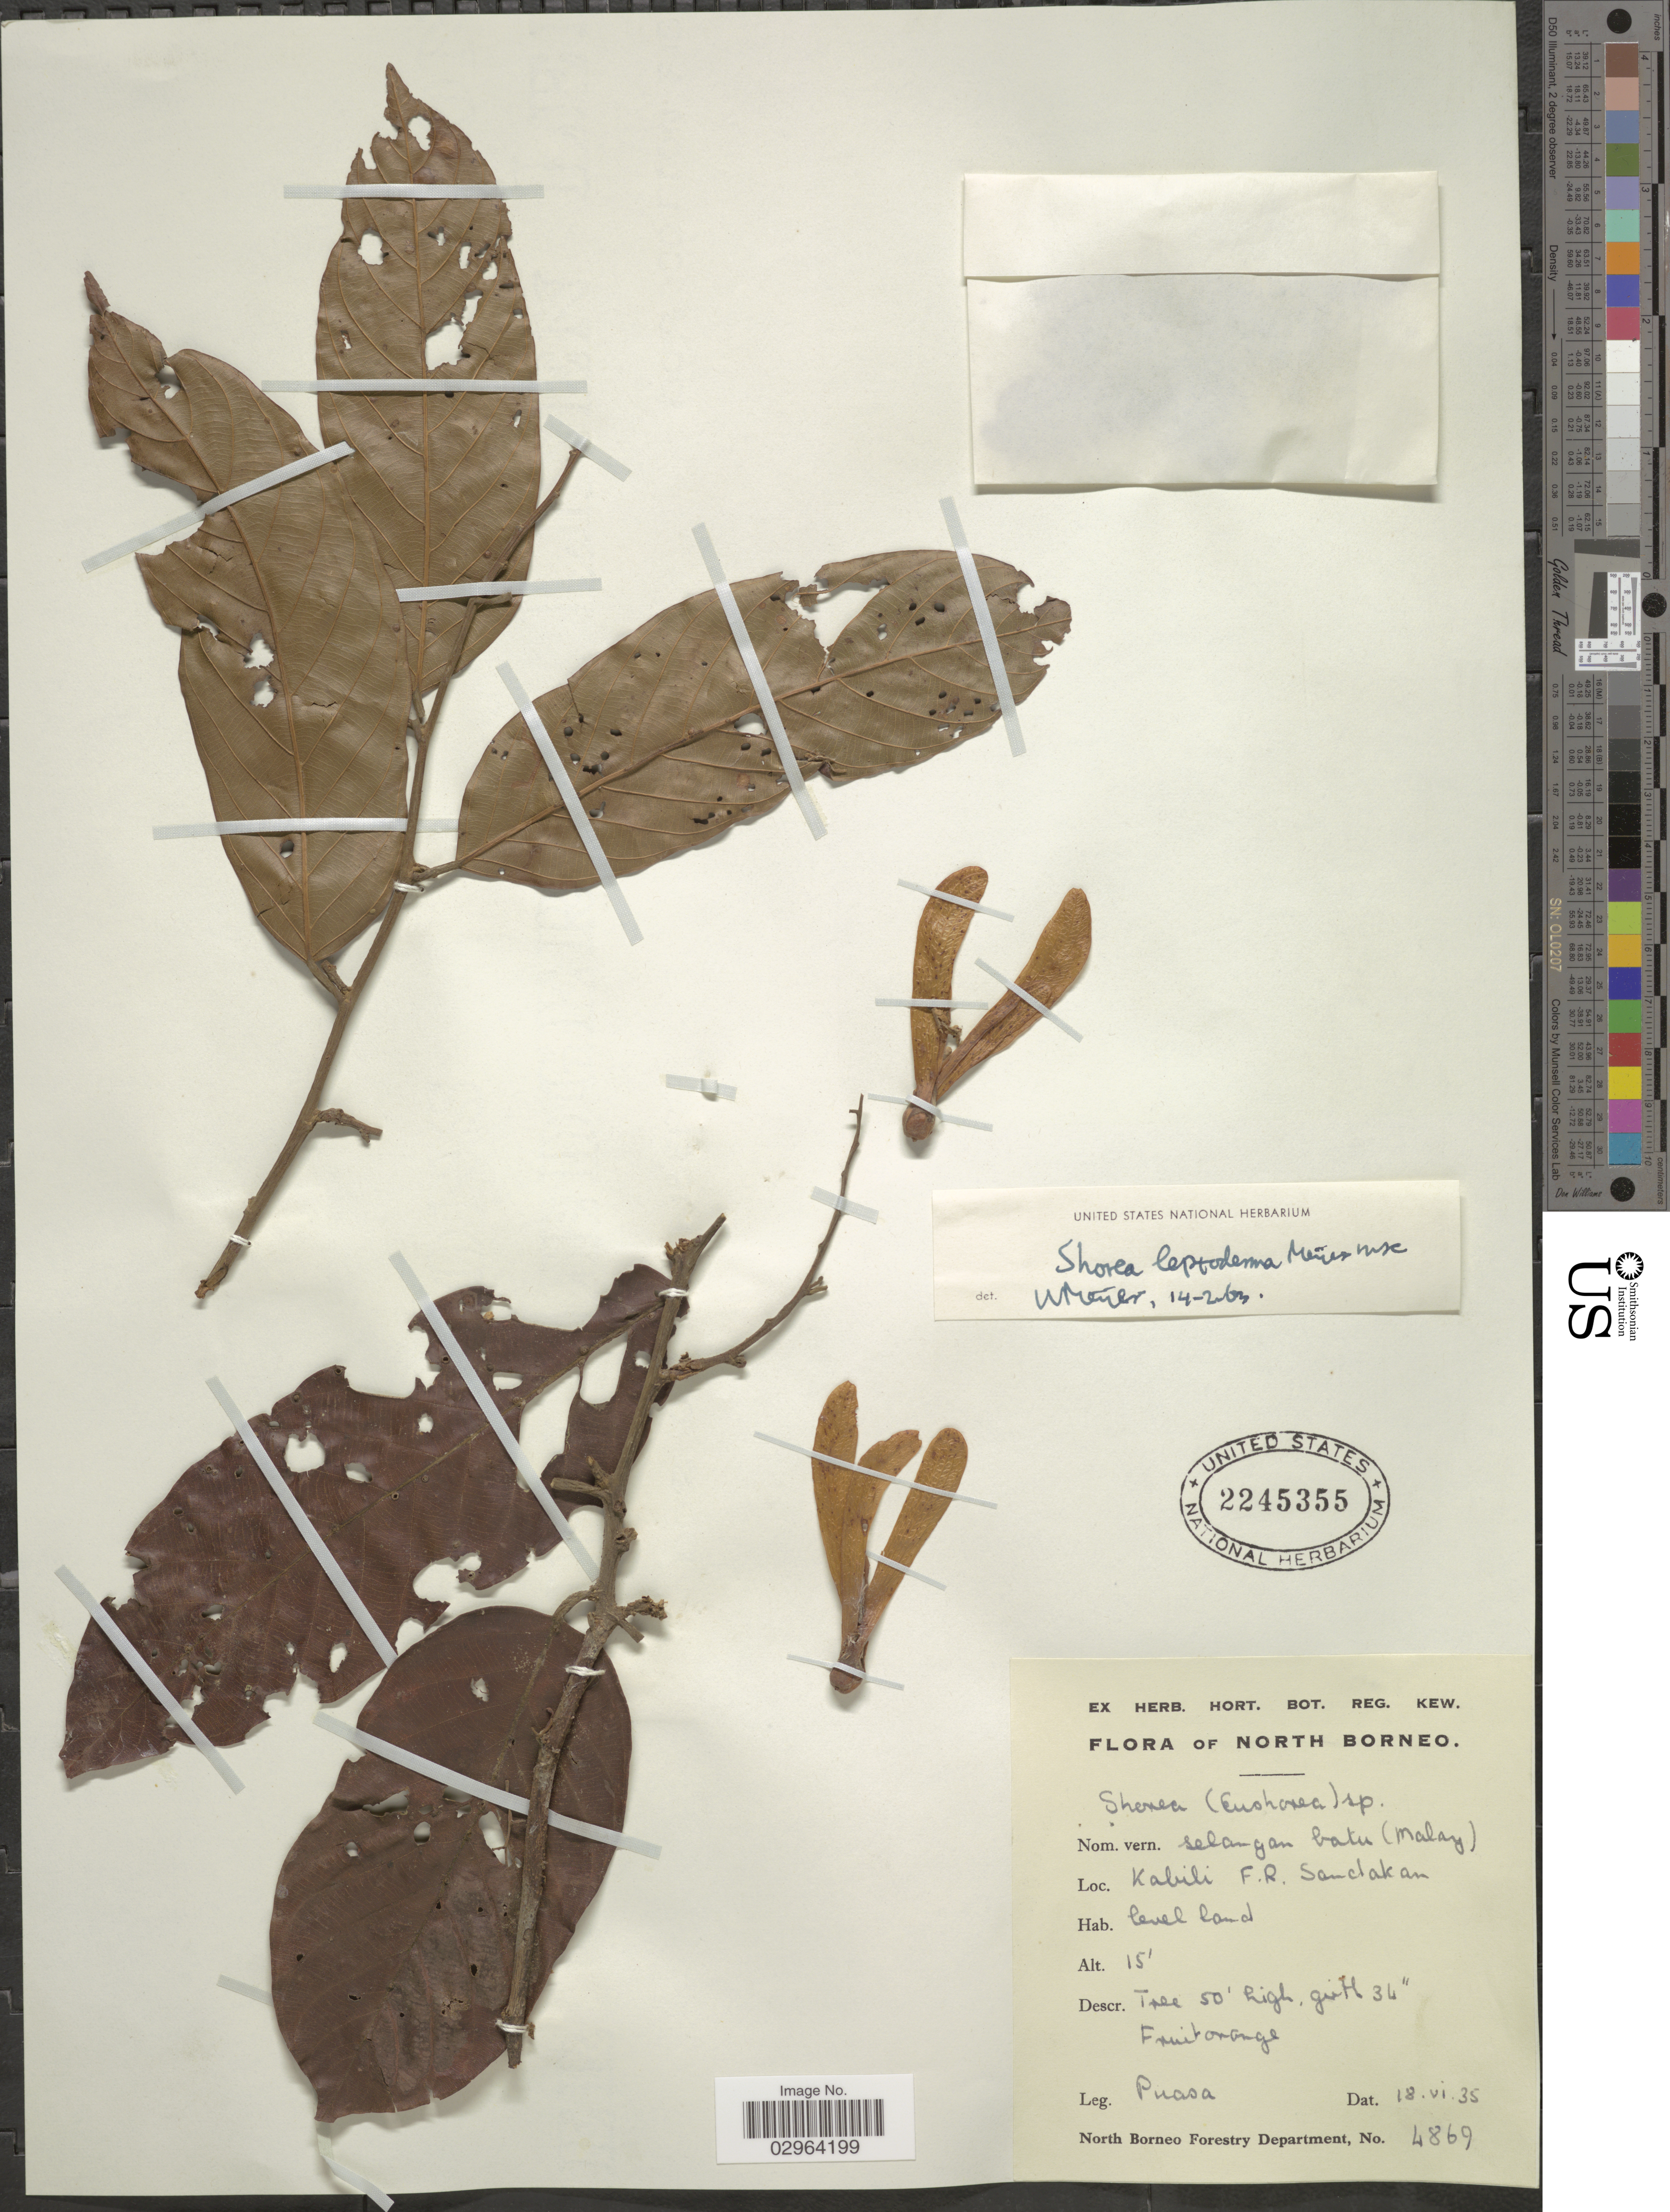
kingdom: Plantae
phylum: Tracheophyta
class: Magnoliopsida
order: Malvales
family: Dipterocarpaceae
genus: Shorea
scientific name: Shorea leptoderma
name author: Meijer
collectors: Puasa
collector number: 4869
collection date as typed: Transcribed d/m/y: 18/6/35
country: Malaysia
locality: North Borneo. Kabili F.R. Sandakan.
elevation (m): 5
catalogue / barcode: US 2245355